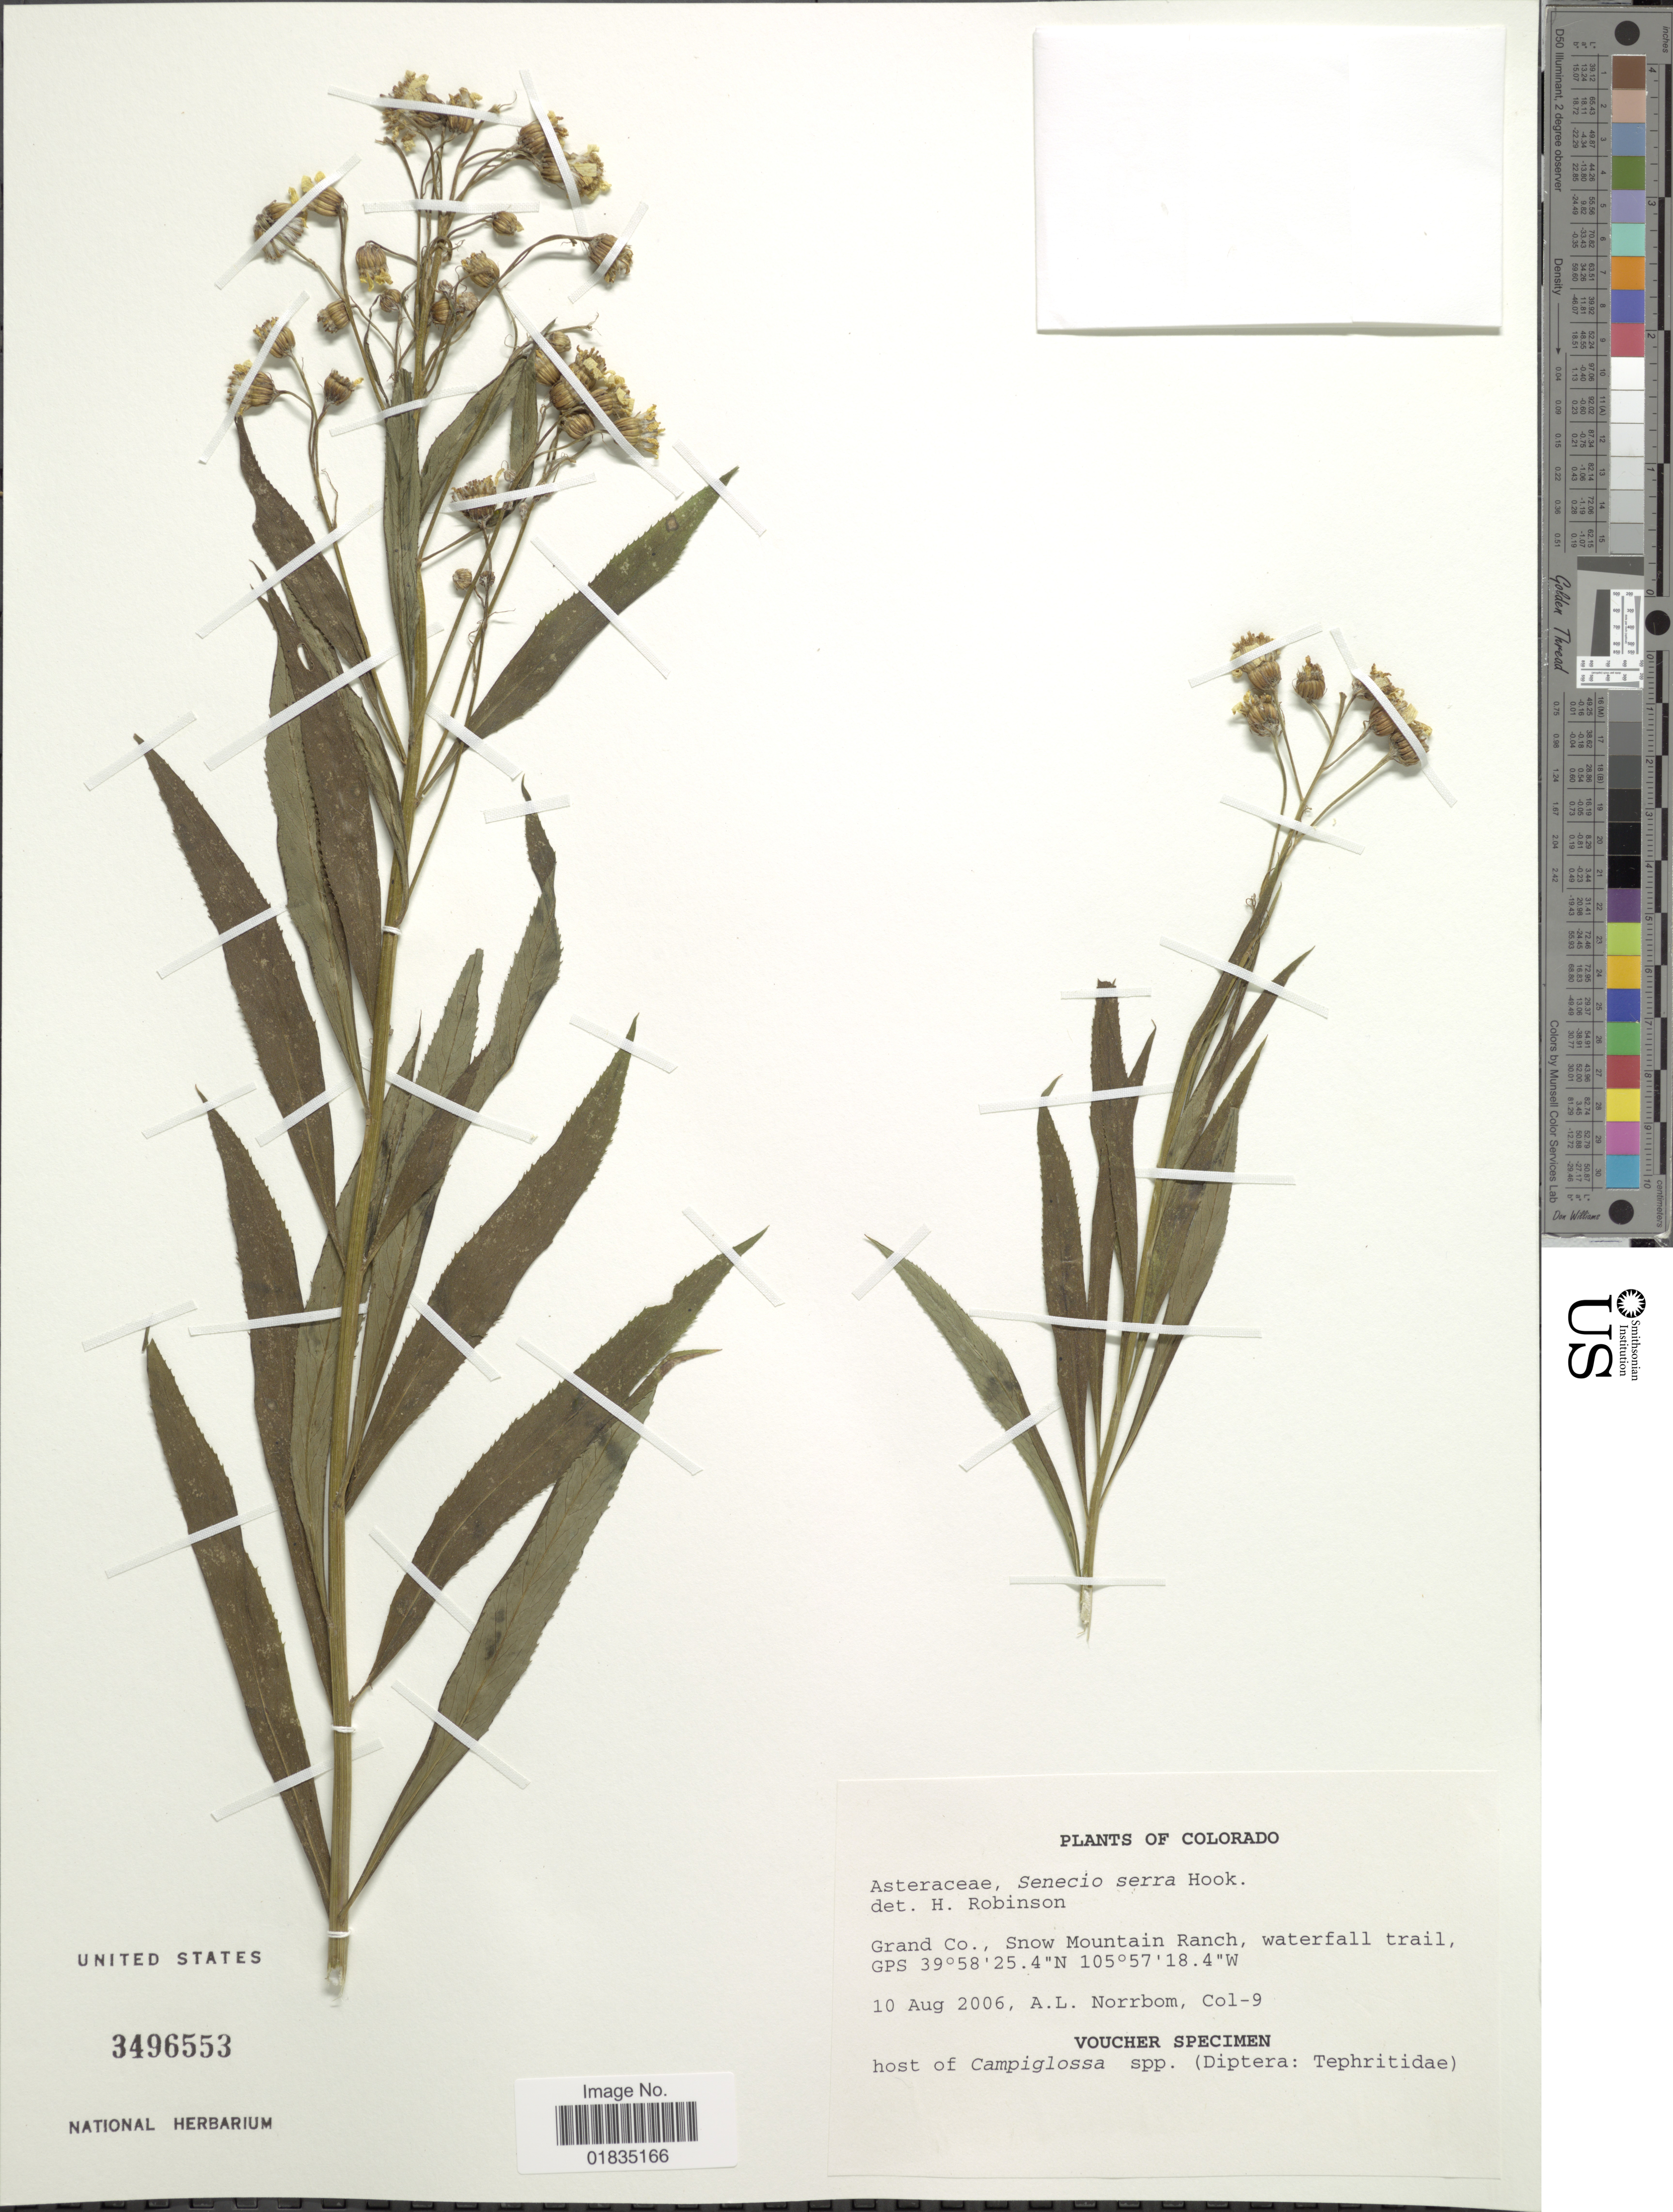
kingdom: Plantae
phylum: Tracheophyta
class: Magnoliopsida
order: Asterales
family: Asteraceae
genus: Senecio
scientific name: Senecio serra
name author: Hook.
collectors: A. L. Norrbom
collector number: Col-9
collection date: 2006-08-10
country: United States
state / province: Colorado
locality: Grand co., Snow Mountain Ranch, waterfall trail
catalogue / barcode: US 3496553